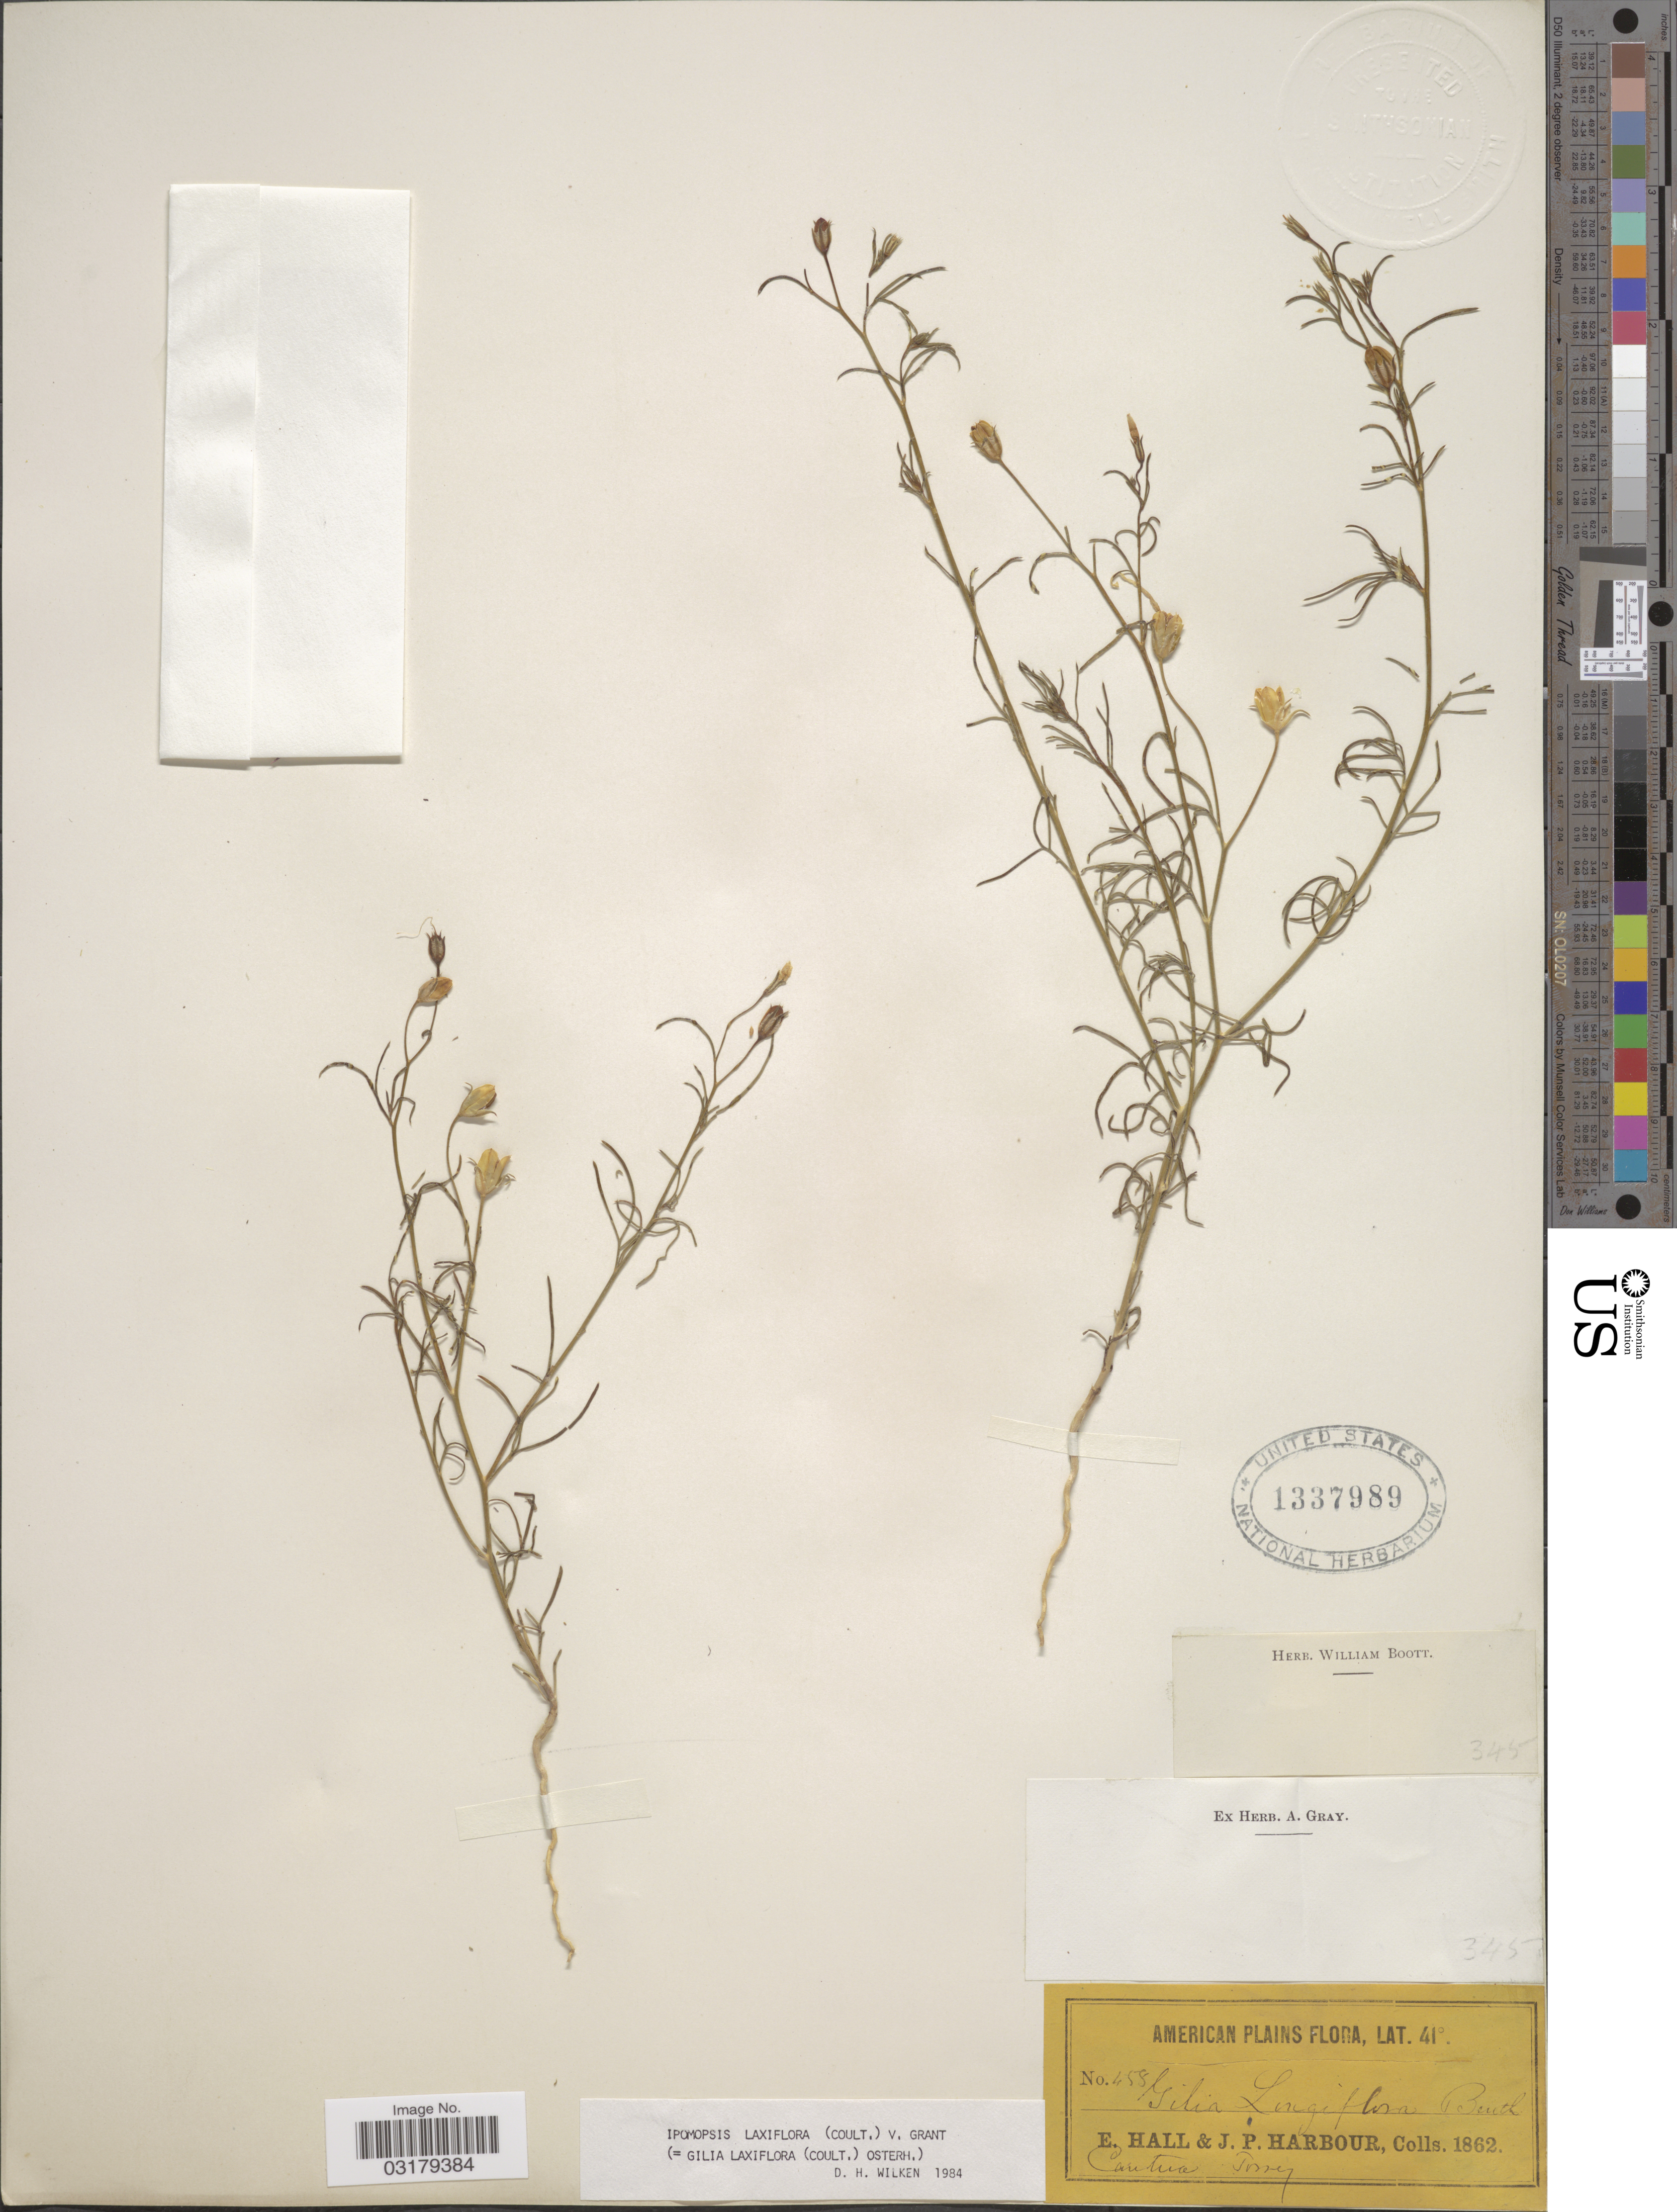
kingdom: Plantae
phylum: Tracheophyta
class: Magnoliopsida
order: Ericales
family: Polemoniaceae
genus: Ipomopsis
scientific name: Ipomopsis laxiflora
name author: (J.M. Coult.) V.E. Grant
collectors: E. Hall & J. Harbour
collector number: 458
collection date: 1862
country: United States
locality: American Plains.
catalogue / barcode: US 1337989